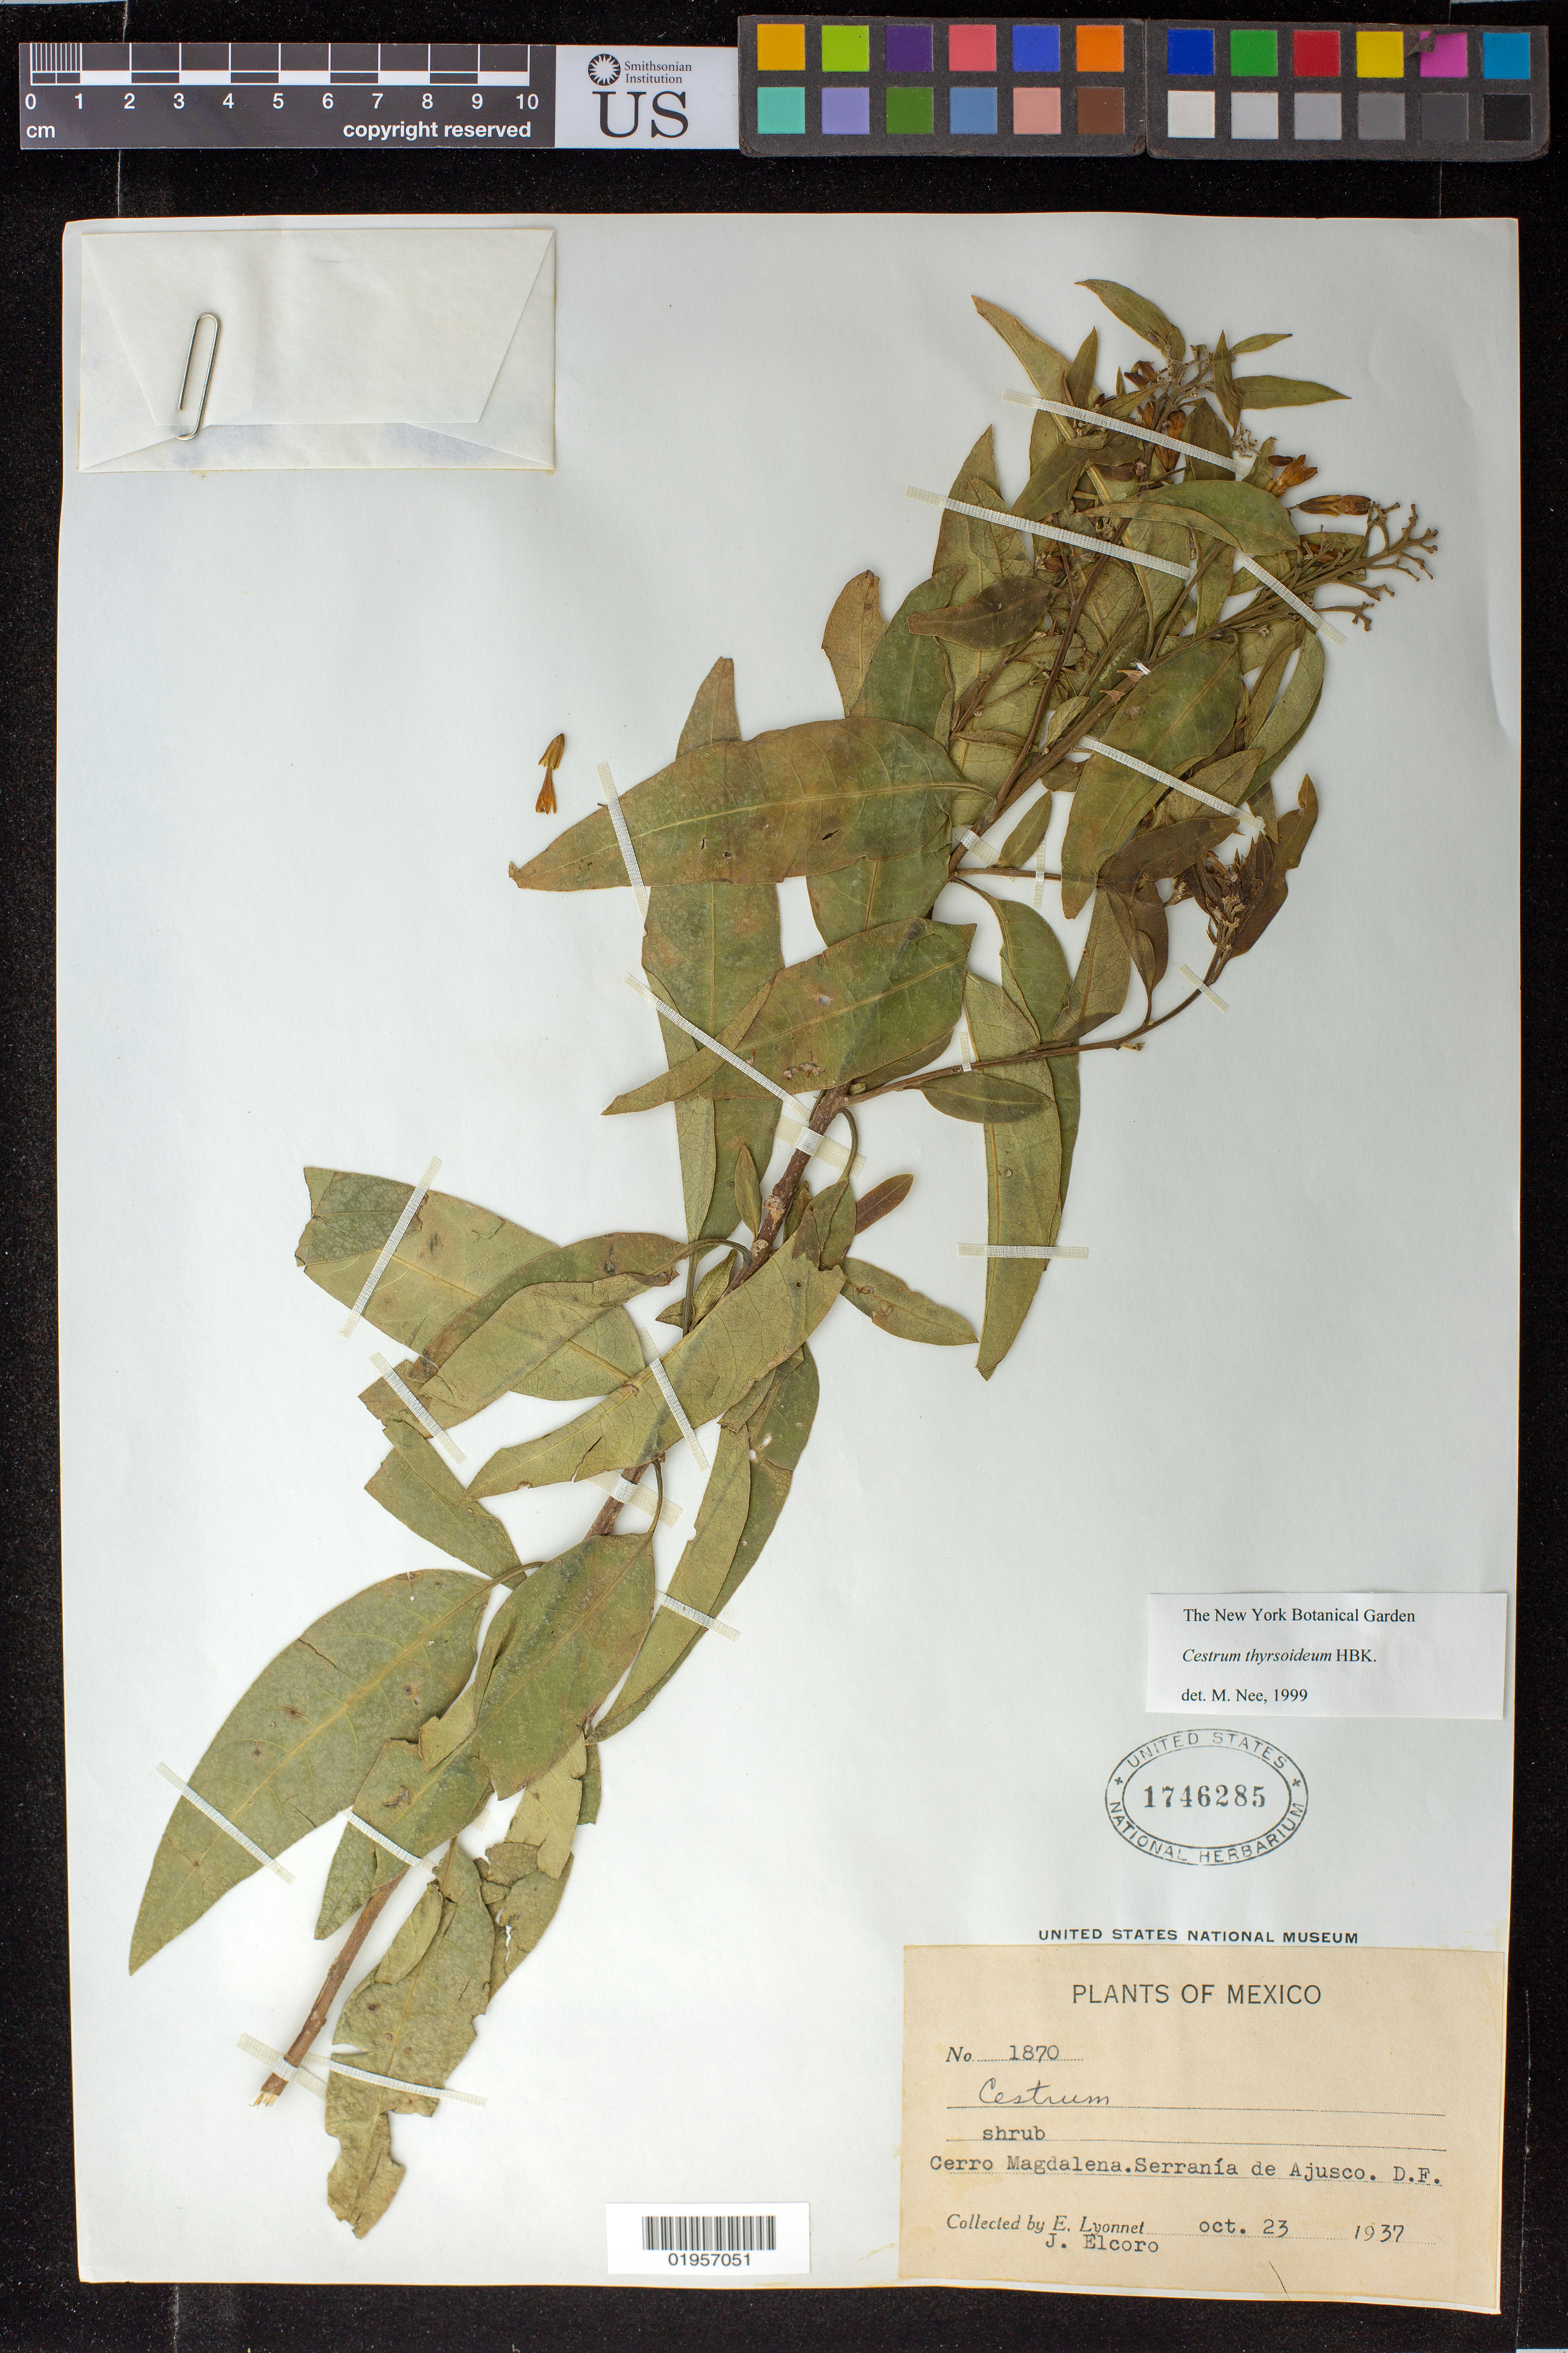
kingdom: Plantae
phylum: Tracheophyta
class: Magnoliopsida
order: Solanales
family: Solanaceae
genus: Cestrum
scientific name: Cestrum tenuifolium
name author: Francey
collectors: Bro. E. Lyonnet & J. Elcoro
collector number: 1870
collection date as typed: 23 Oct 1937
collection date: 1937-10-23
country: Mexico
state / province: Distrito Federal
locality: Cerro Magdalena, Serran¡a de Ajusco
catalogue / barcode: US 1746285